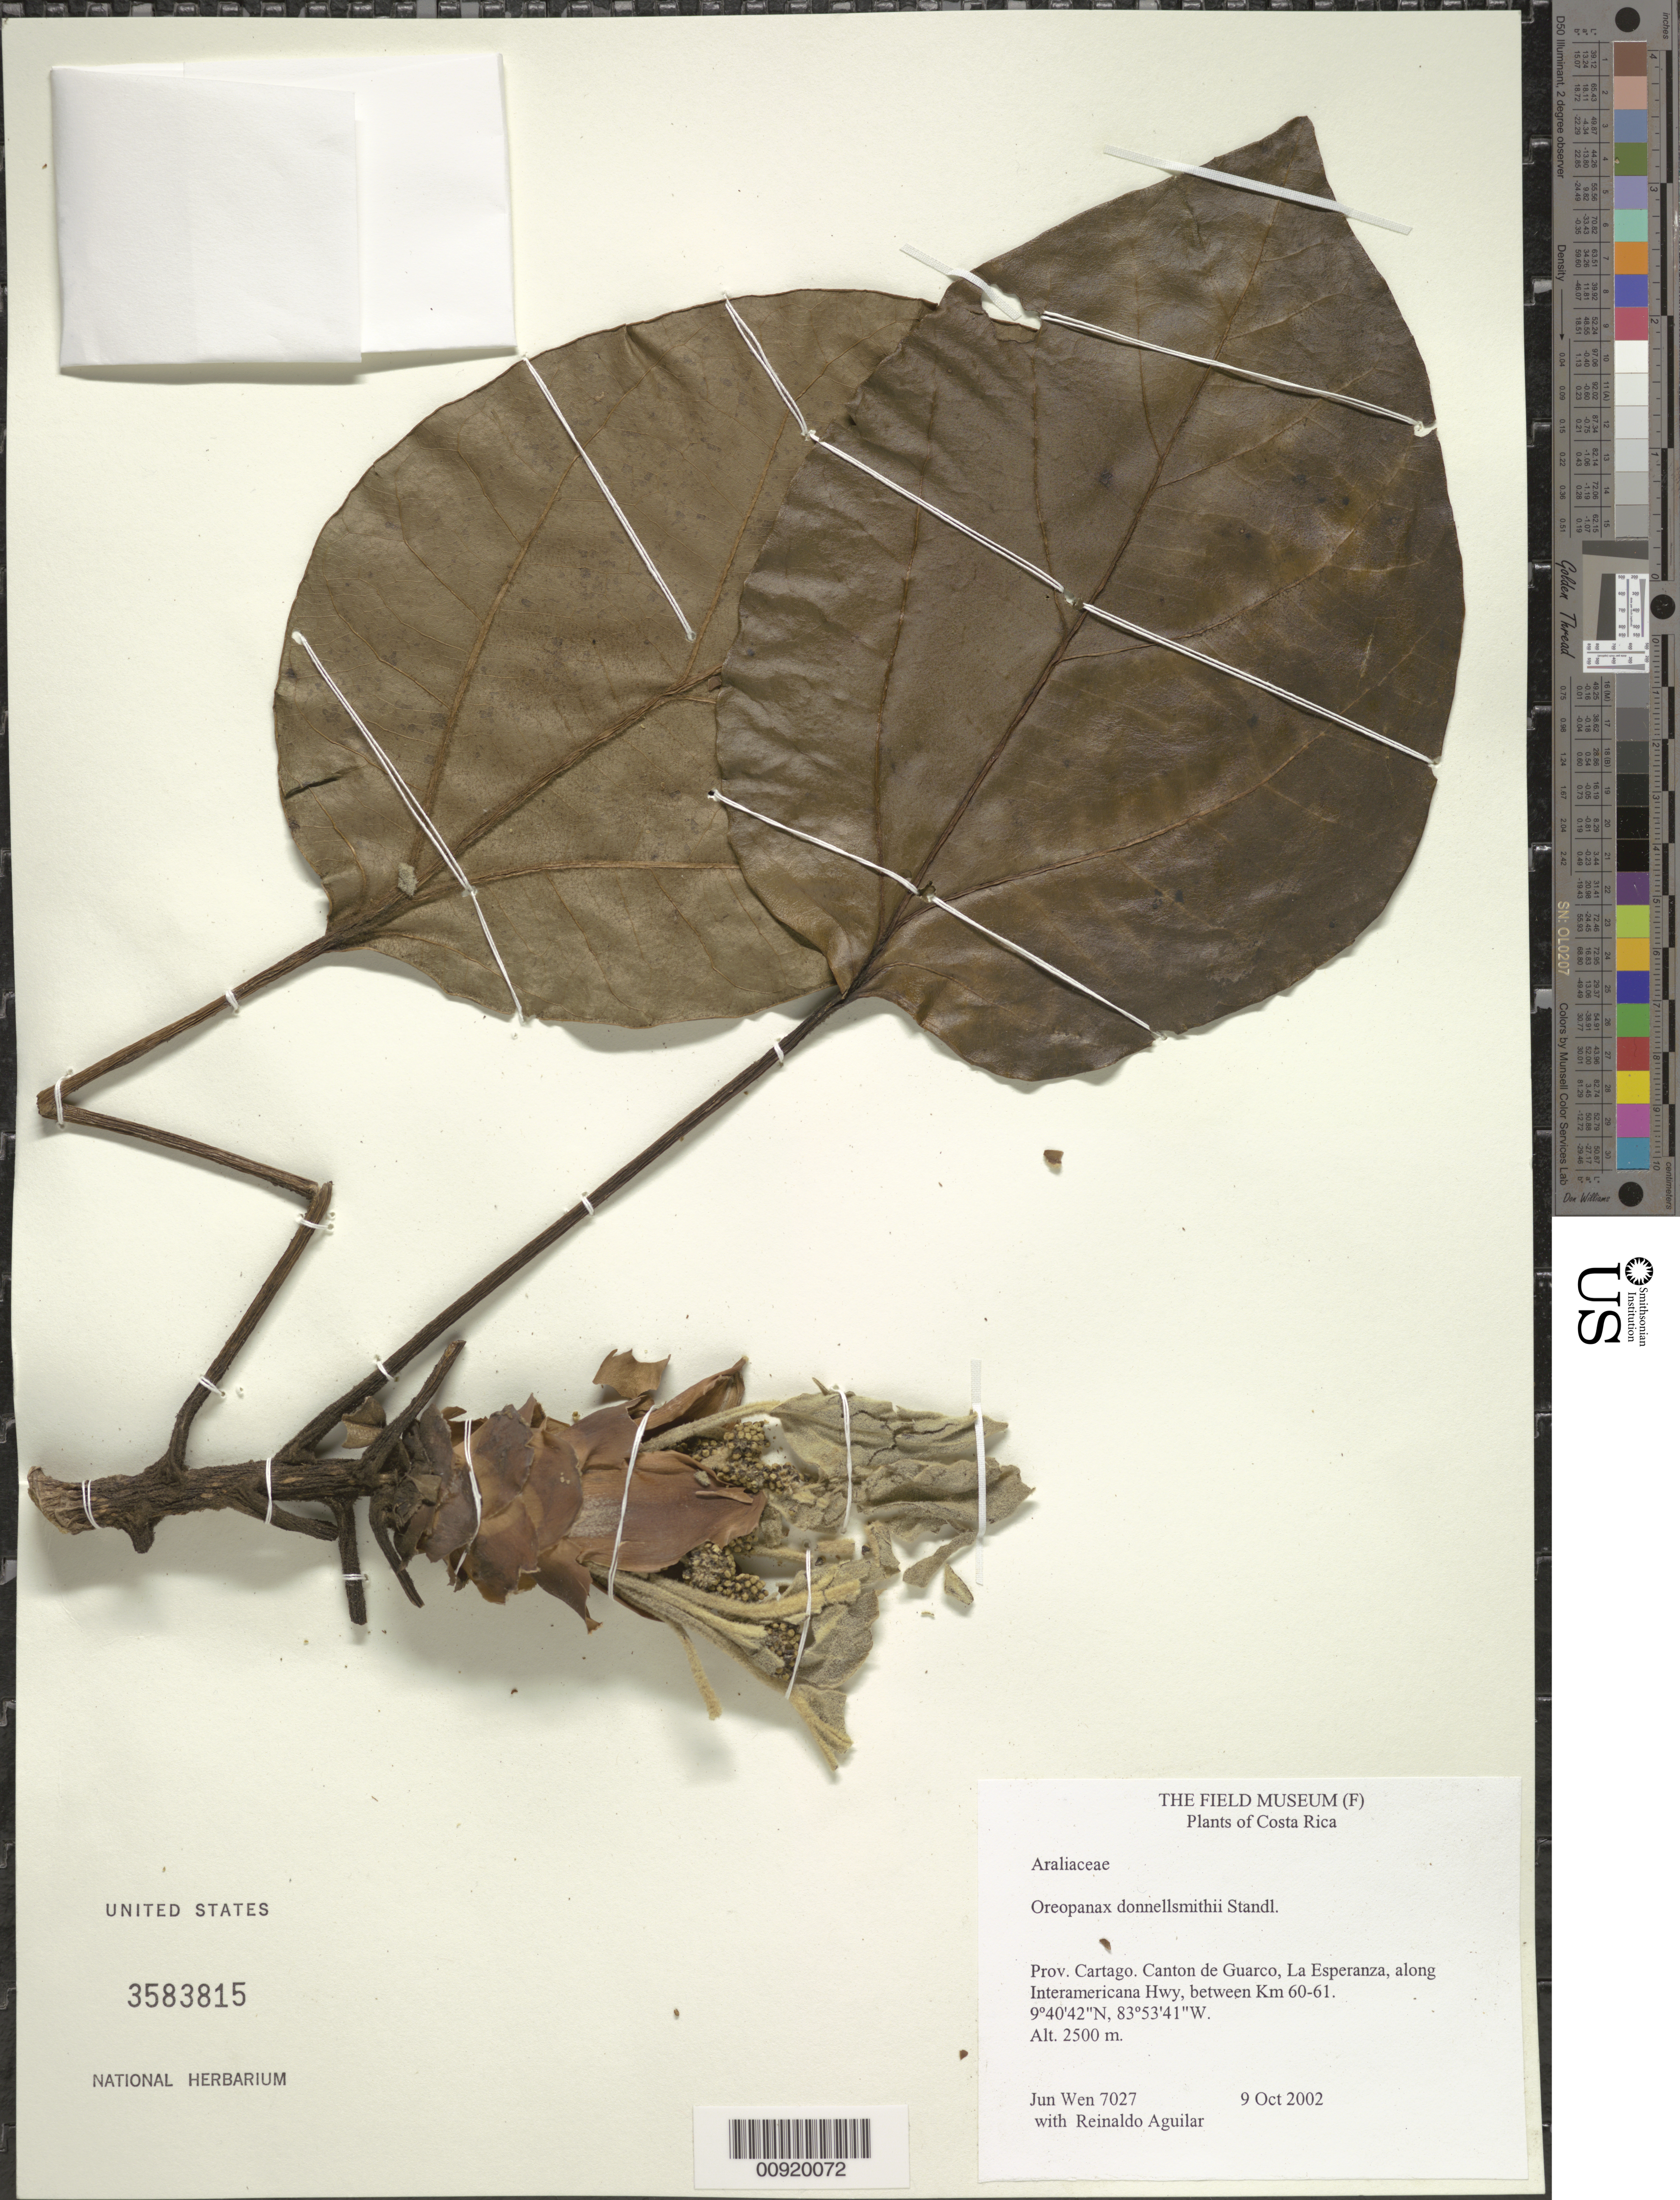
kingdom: Plantae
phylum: Tracheophyta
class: Magnoliopsida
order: Apiales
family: Araliaceae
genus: Oreopanax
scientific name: Oreopanax donnell-smithii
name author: Standl.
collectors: J. Wen & R. Aguilar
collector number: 7027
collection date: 2002-10-09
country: Costa Rica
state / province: Cartago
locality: Canton de Guarco, La Esperanza, along Interamiercana Hwy, between Km 60 -61.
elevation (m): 2500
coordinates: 9 40 42 N, 83 53 41 W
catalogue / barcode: US 3583815